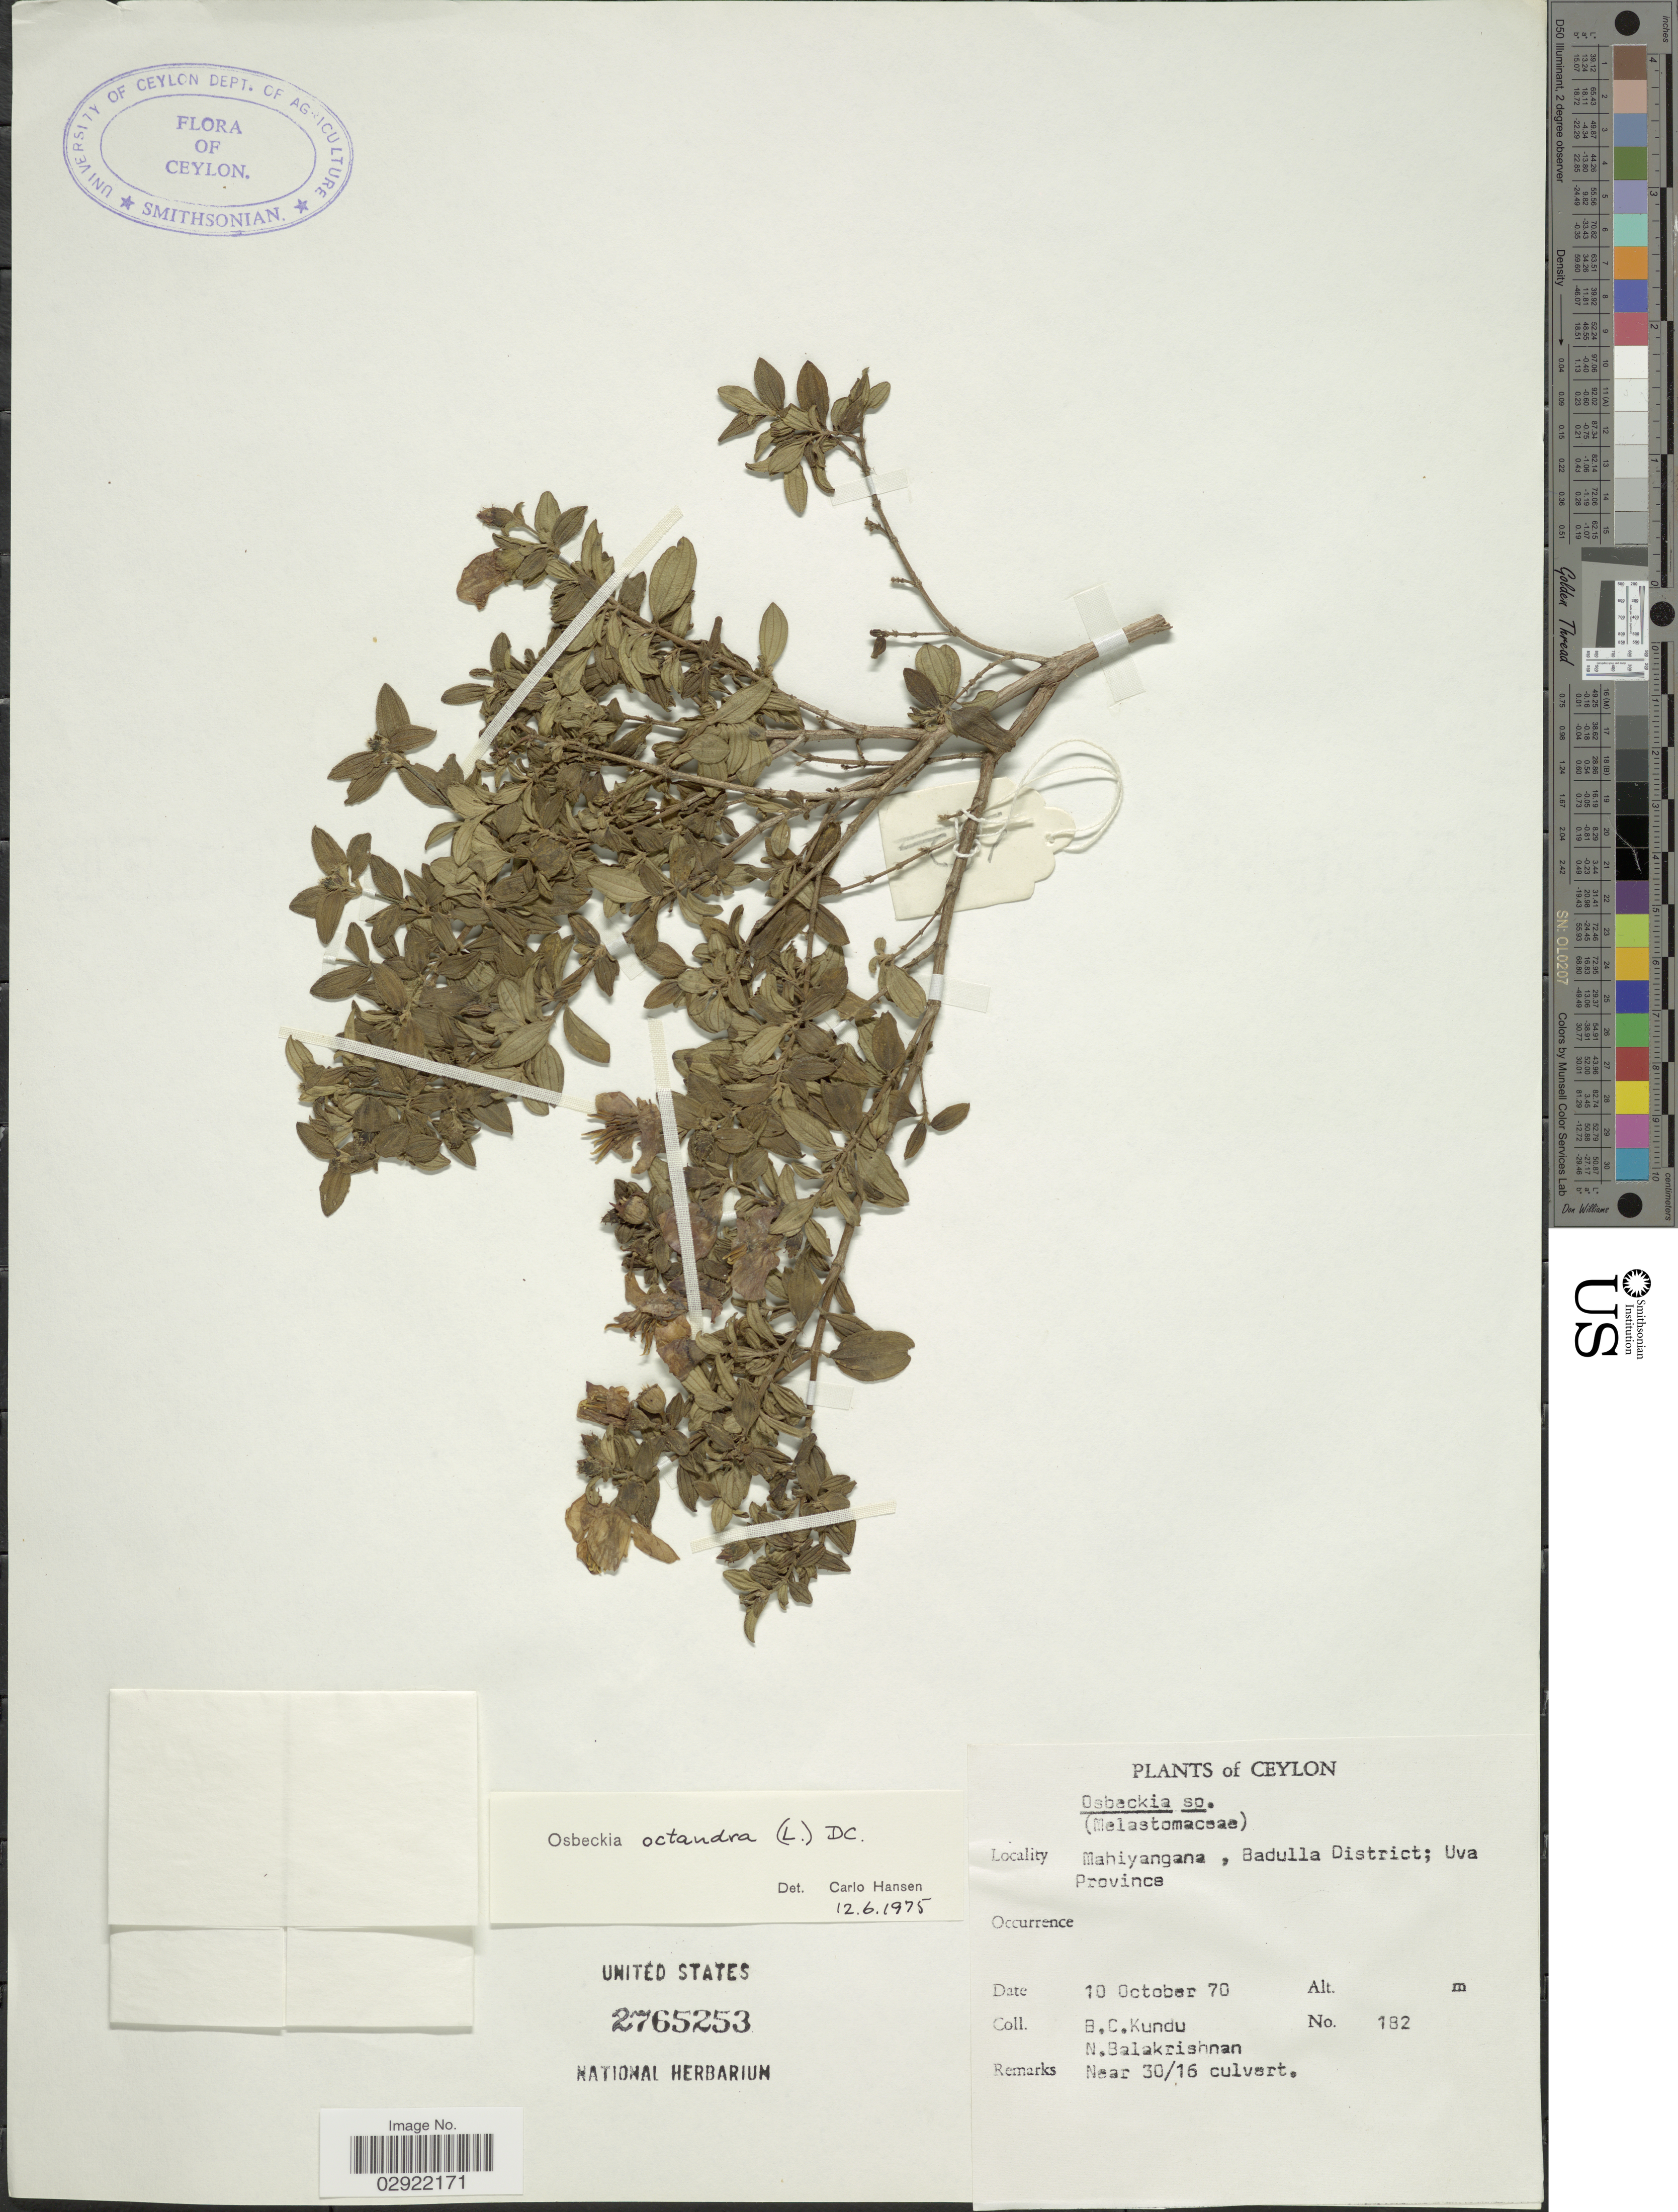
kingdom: Plantae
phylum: Tracheophyta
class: Magnoliopsida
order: Myrtales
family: Melastomataceae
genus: Osbeckia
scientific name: Osbeckia octandra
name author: DC.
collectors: B. C. Kundu & N. Balakrishnan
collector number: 182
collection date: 1970-10-10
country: Sri Lanka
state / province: Uva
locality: Ceylon. Mahiyangana, Badulla District.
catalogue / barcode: US 2765253